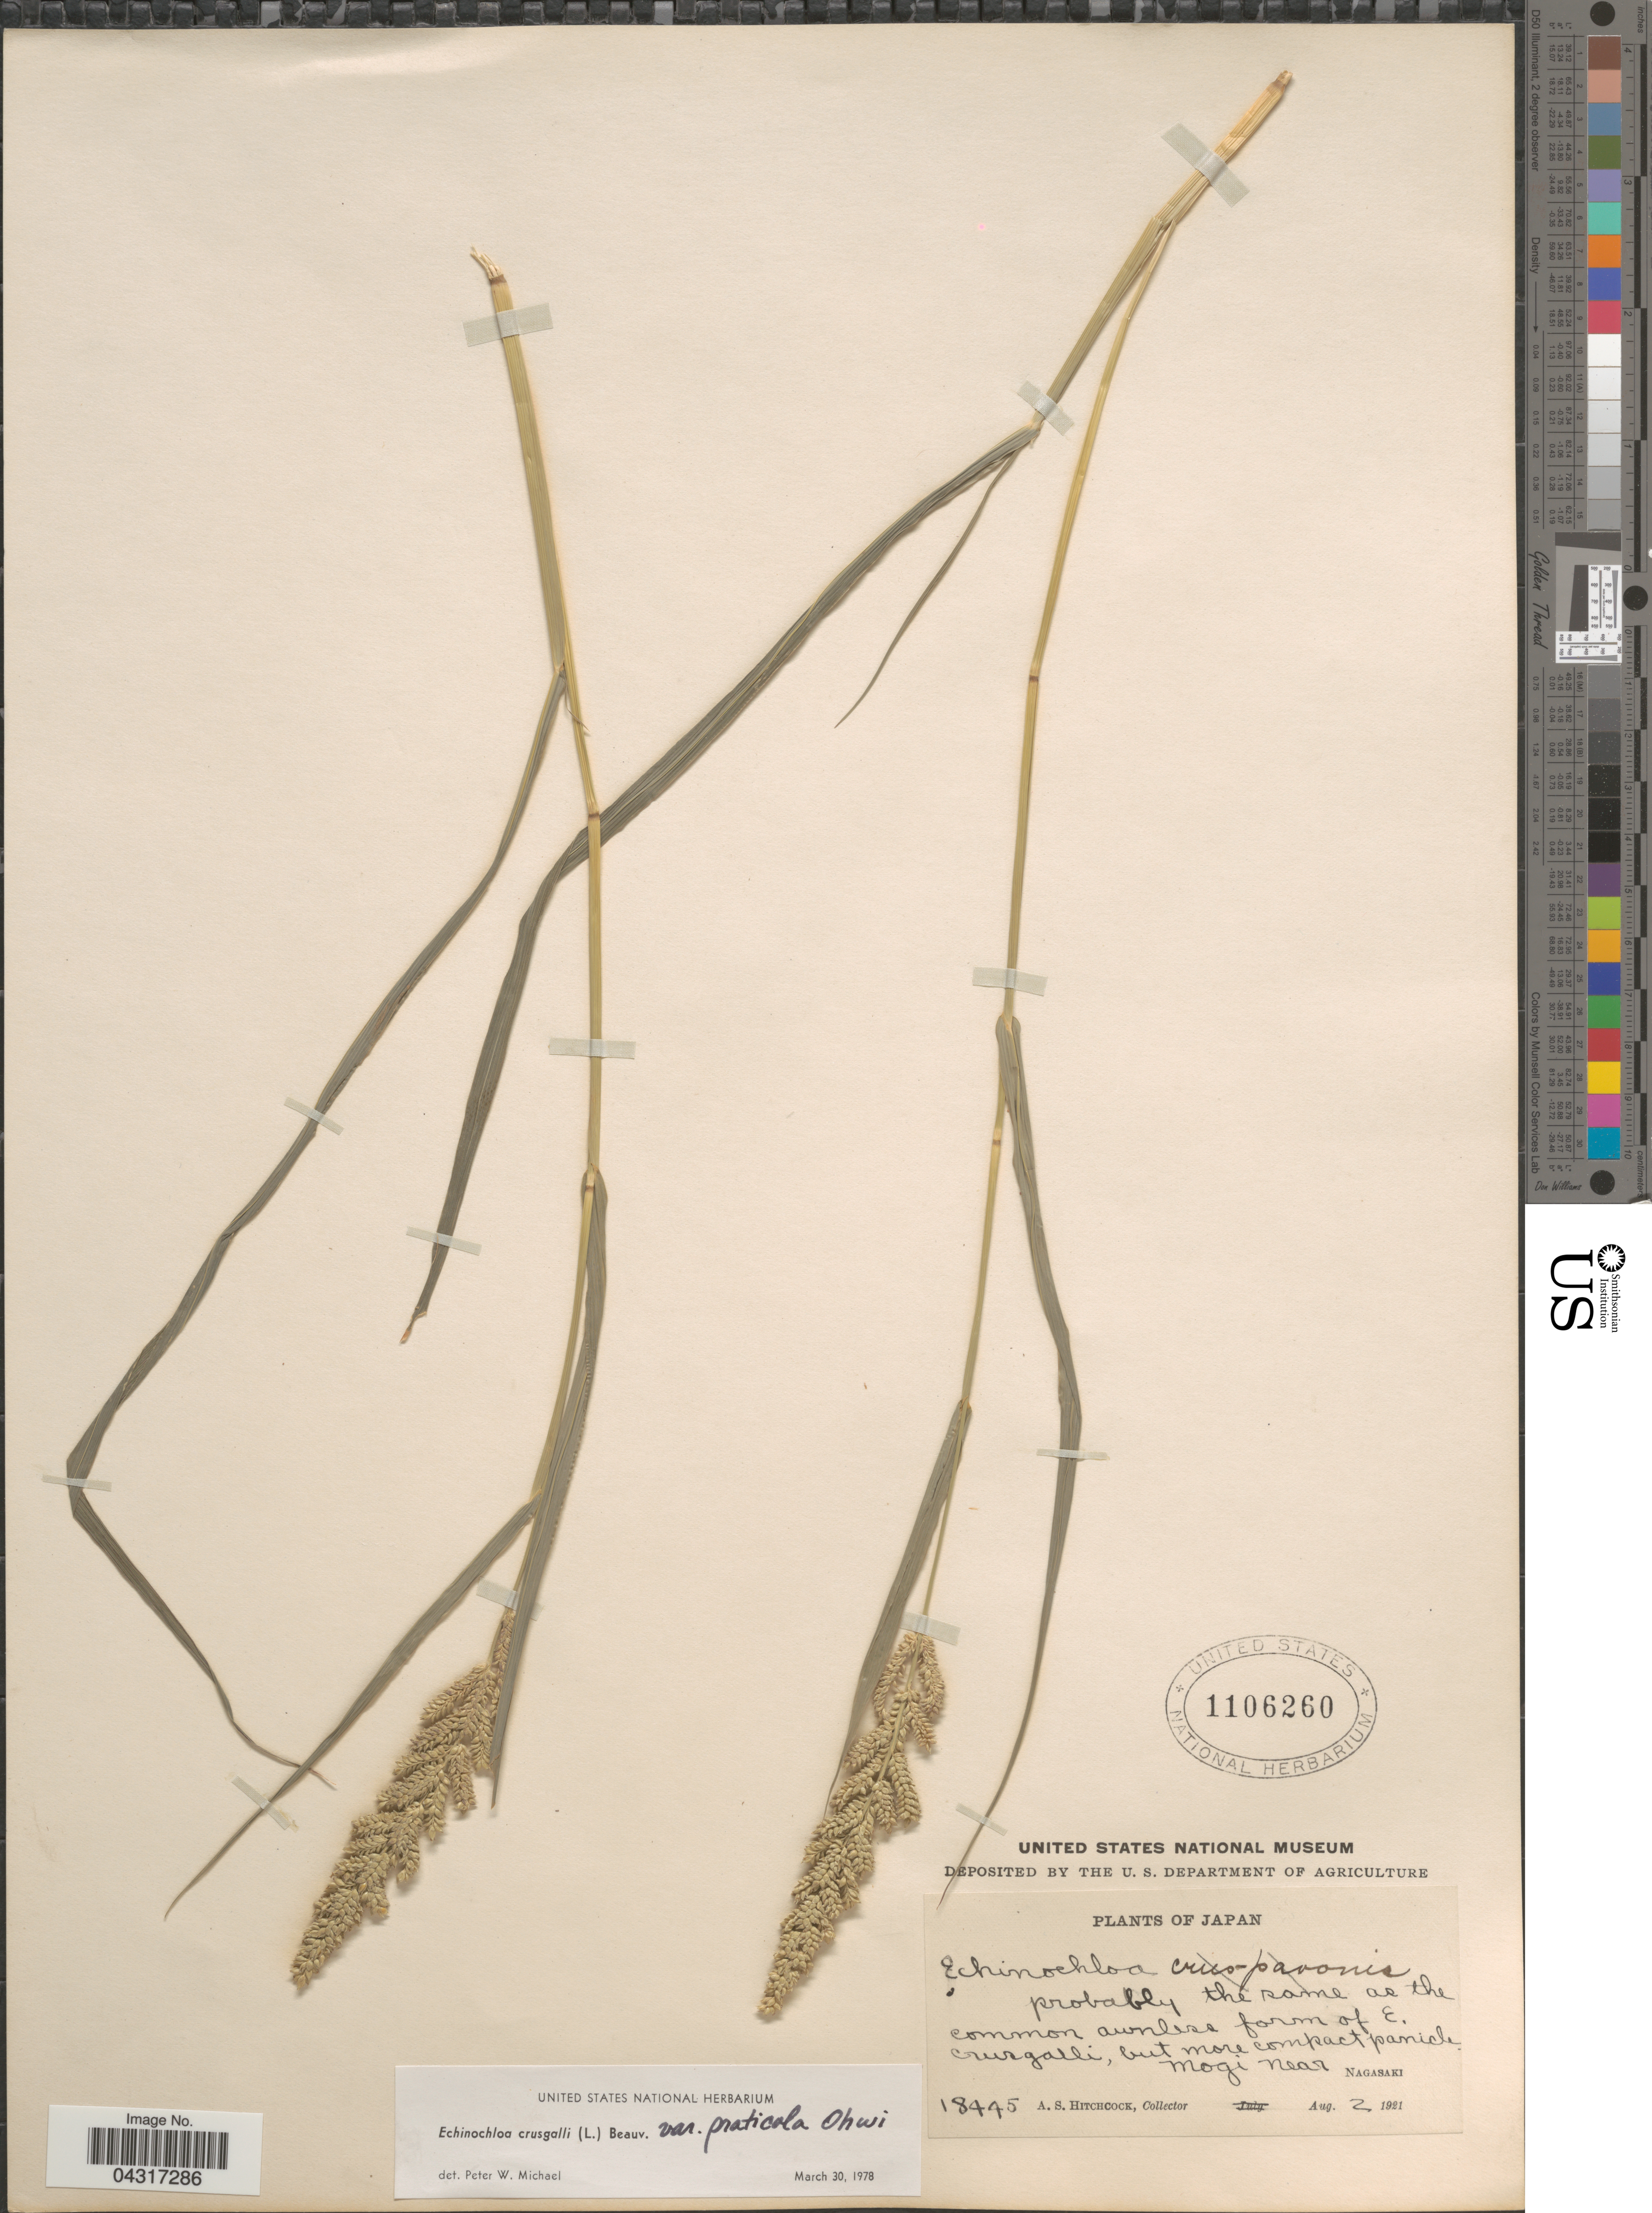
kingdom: Plantae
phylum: Tracheophyta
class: Liliopsida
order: Poales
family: Poaceae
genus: Echinochloa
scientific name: Echinochloa crus-galli var. praticola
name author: Ohwi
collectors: A. S. Hitchcock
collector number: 18445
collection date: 1921-08-02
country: Japan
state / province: Nagasaki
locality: Mogi near Nagasaki.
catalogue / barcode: US 1106260